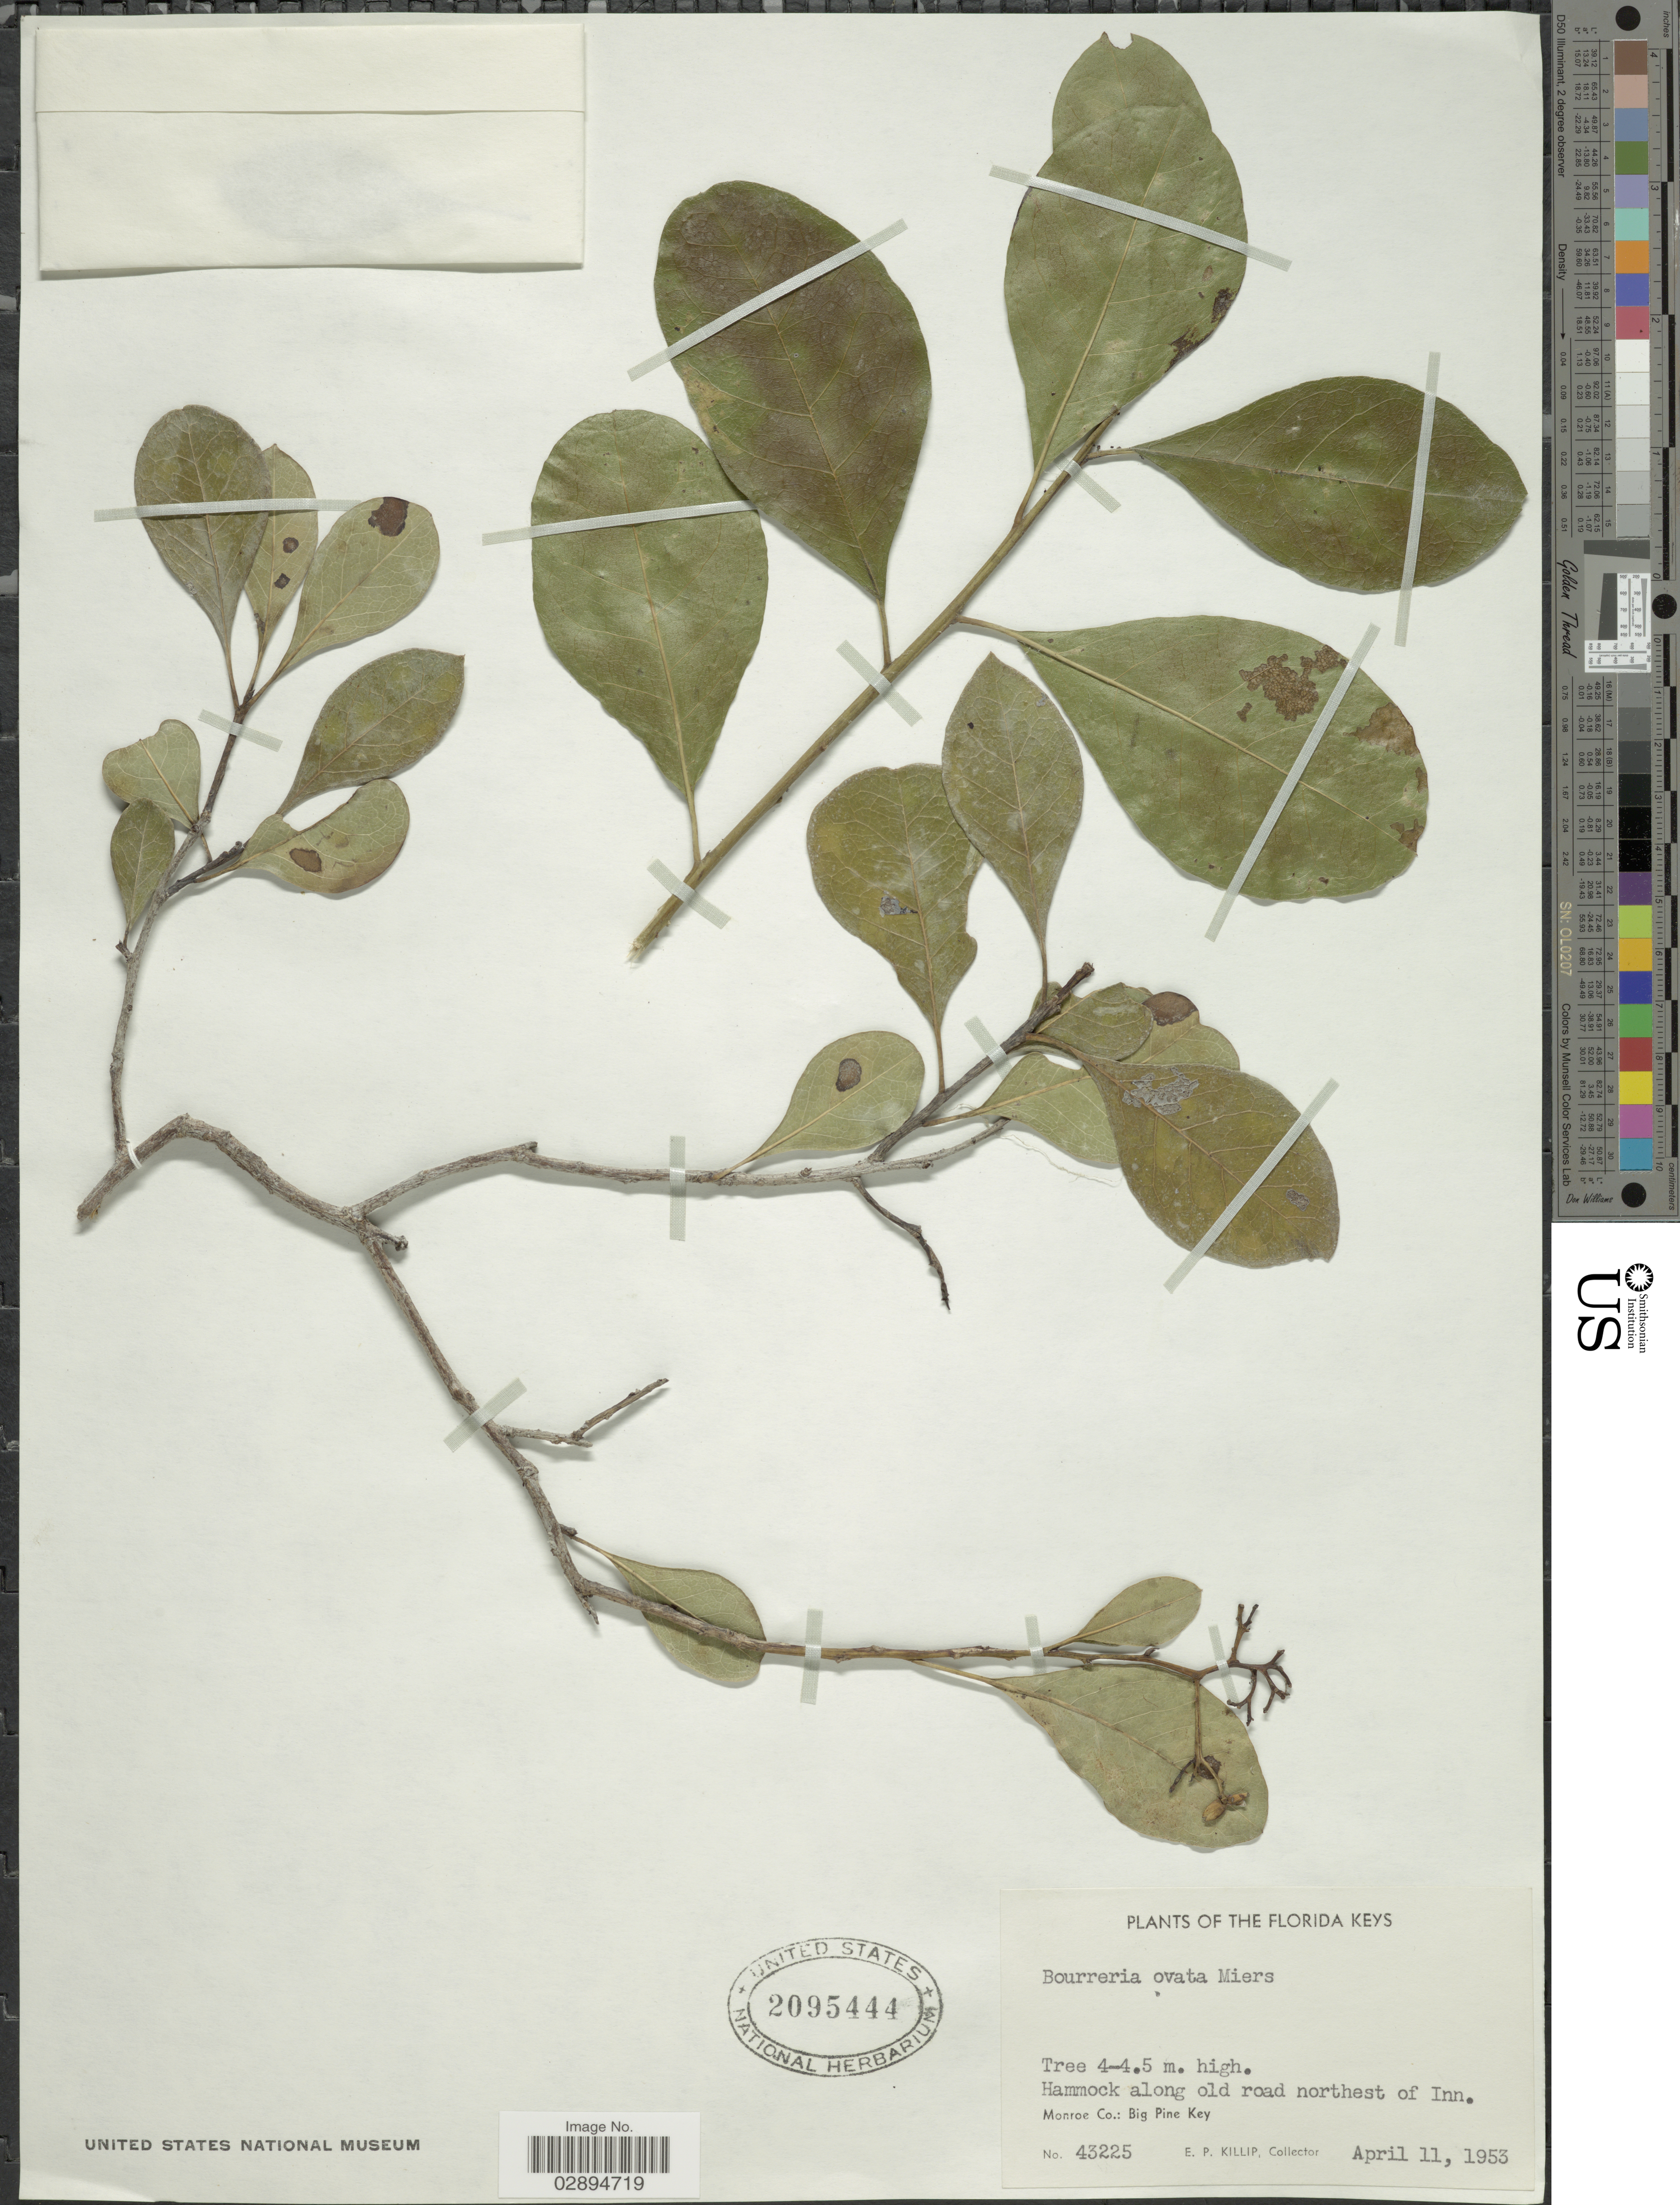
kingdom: Plantae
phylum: Tracheophyta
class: Magnoliopsida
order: Boraginales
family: Ehretiaceae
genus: Bourreria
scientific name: Bourreria ovata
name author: Miers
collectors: E. P. Killip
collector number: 43225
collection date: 1953-04-11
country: United States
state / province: Florida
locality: The Florida Keys. Hammock along old road northest of Inn. Monroe Co.: Big Pine Key.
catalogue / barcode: US 2095444